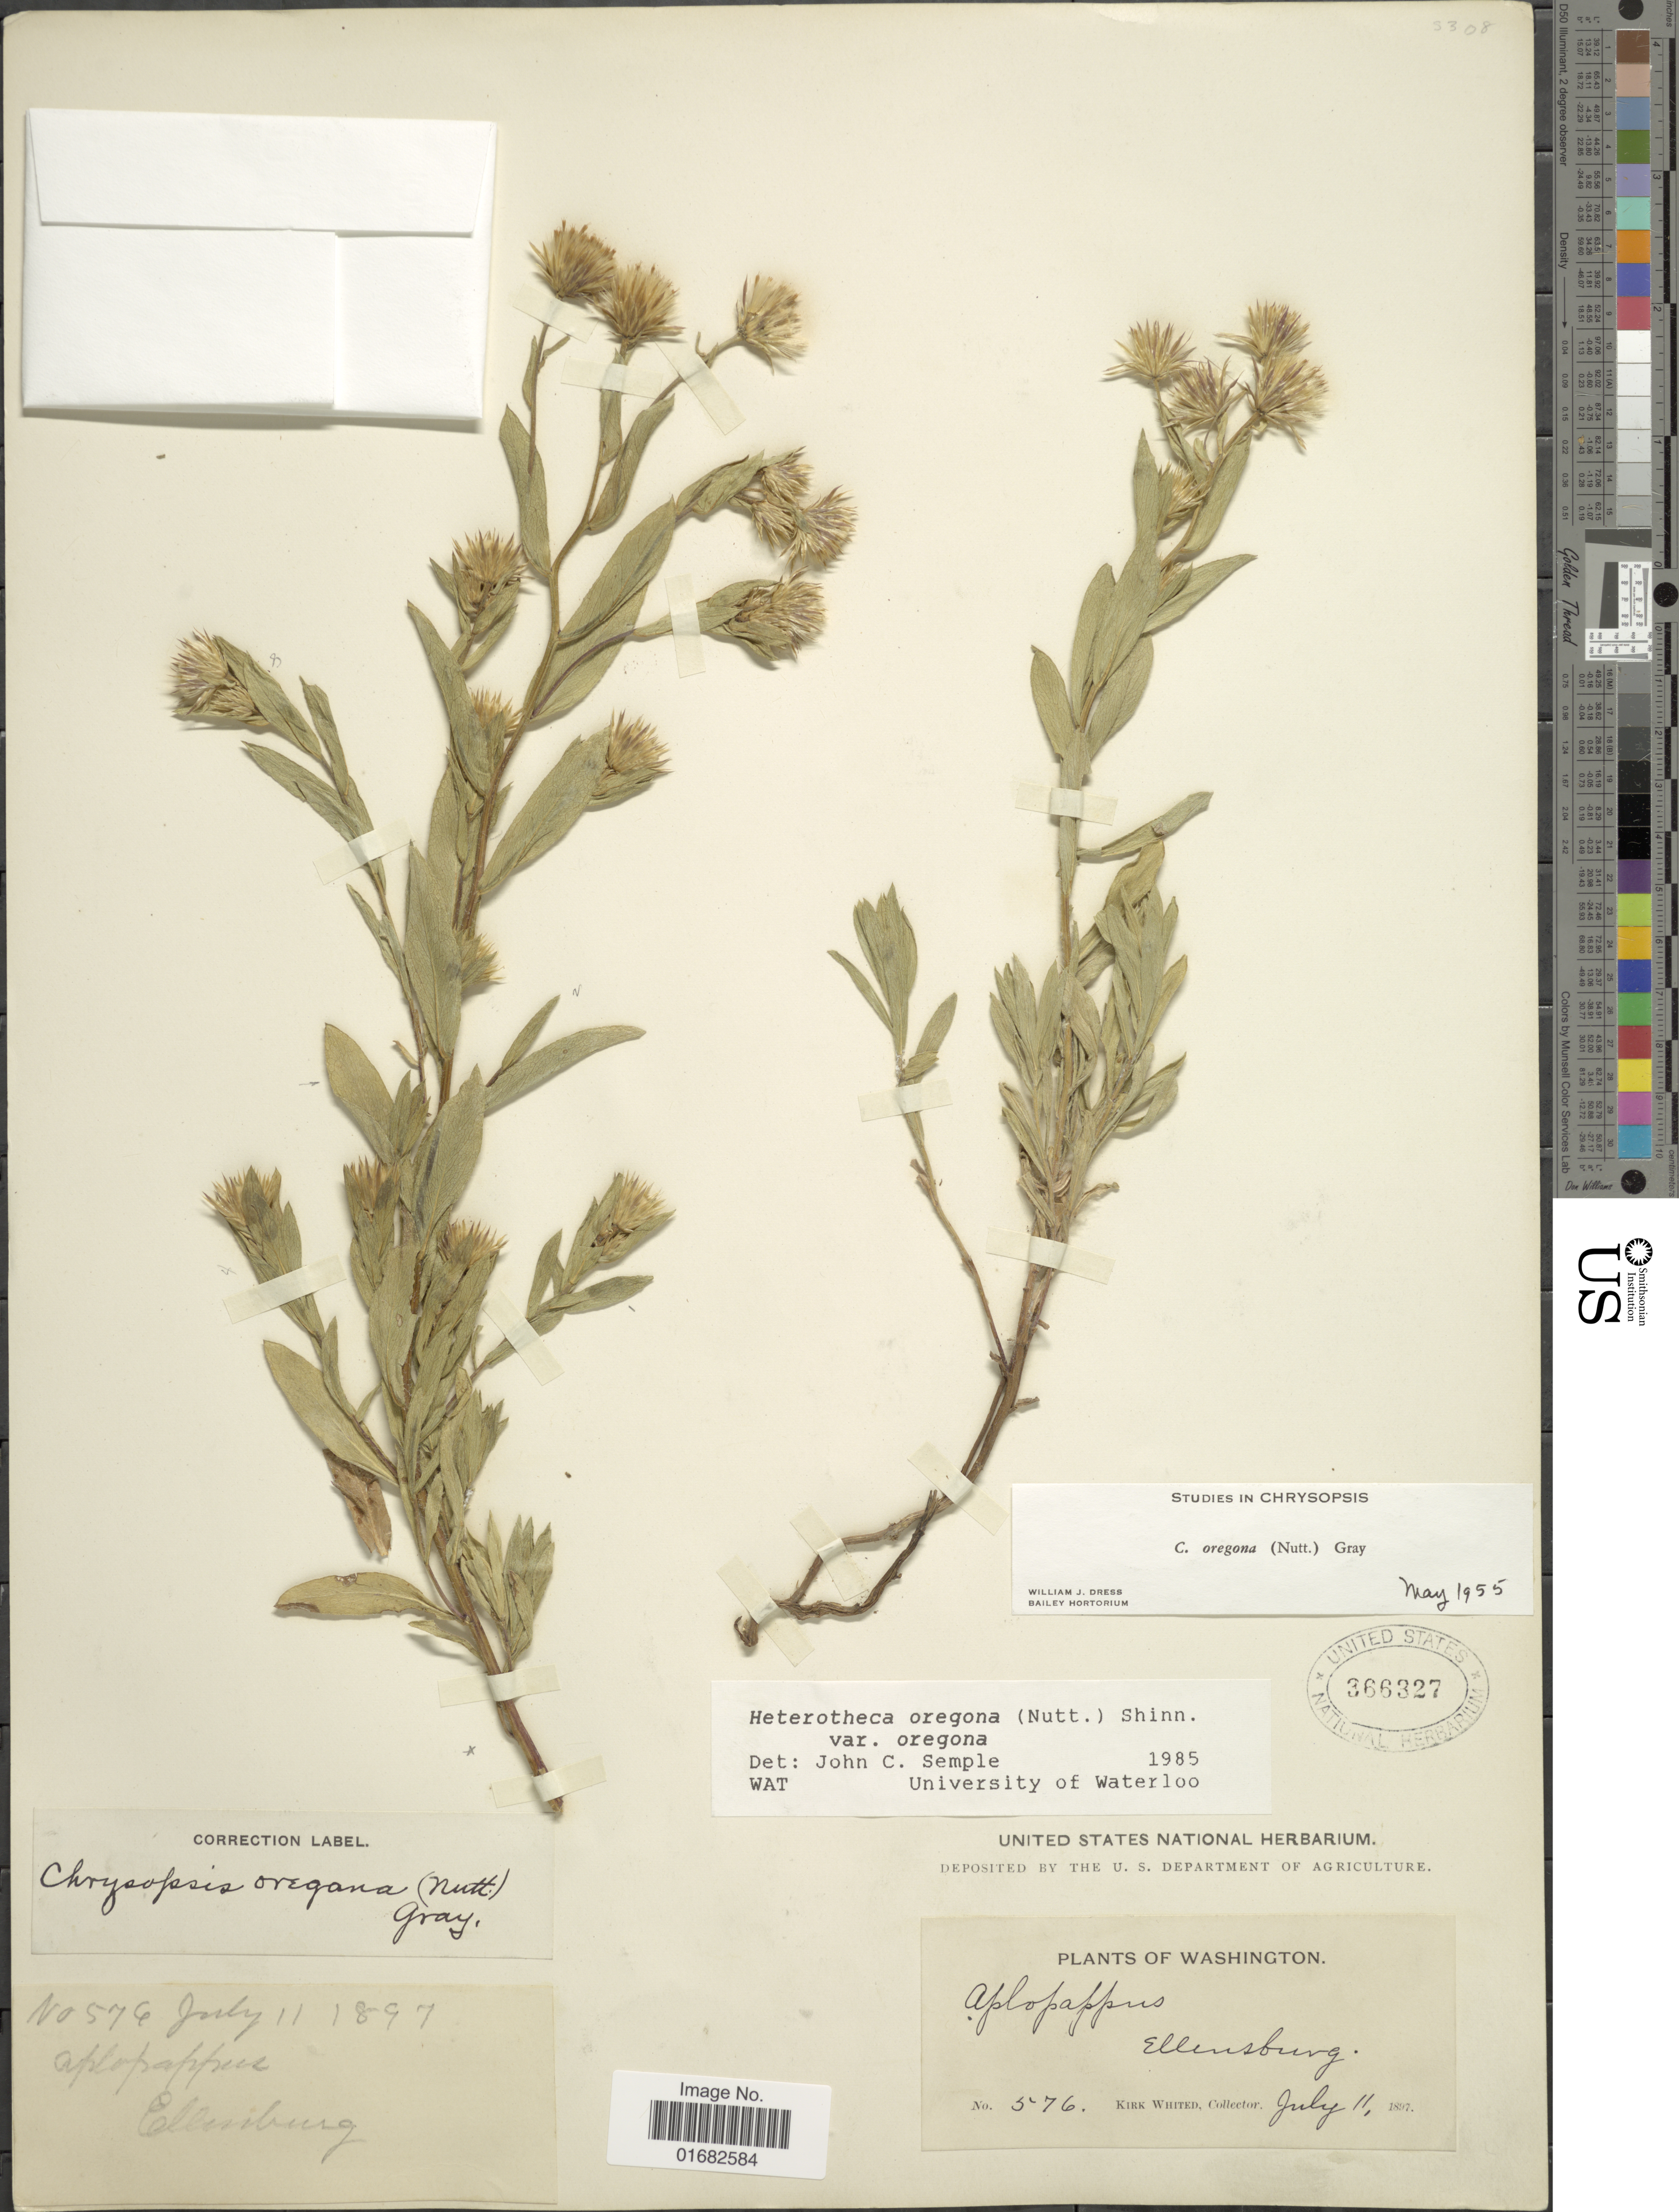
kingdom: Plantae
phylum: Tracheophyta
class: Magnoliopsida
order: Asterales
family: Asteraceae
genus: Heterotheca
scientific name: Heterotheca oregona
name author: (Nutt.) Shinners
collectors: K. Whited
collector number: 576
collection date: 1897-07-11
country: United States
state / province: Washington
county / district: Kittitas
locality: Ellensburg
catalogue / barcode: US 366327